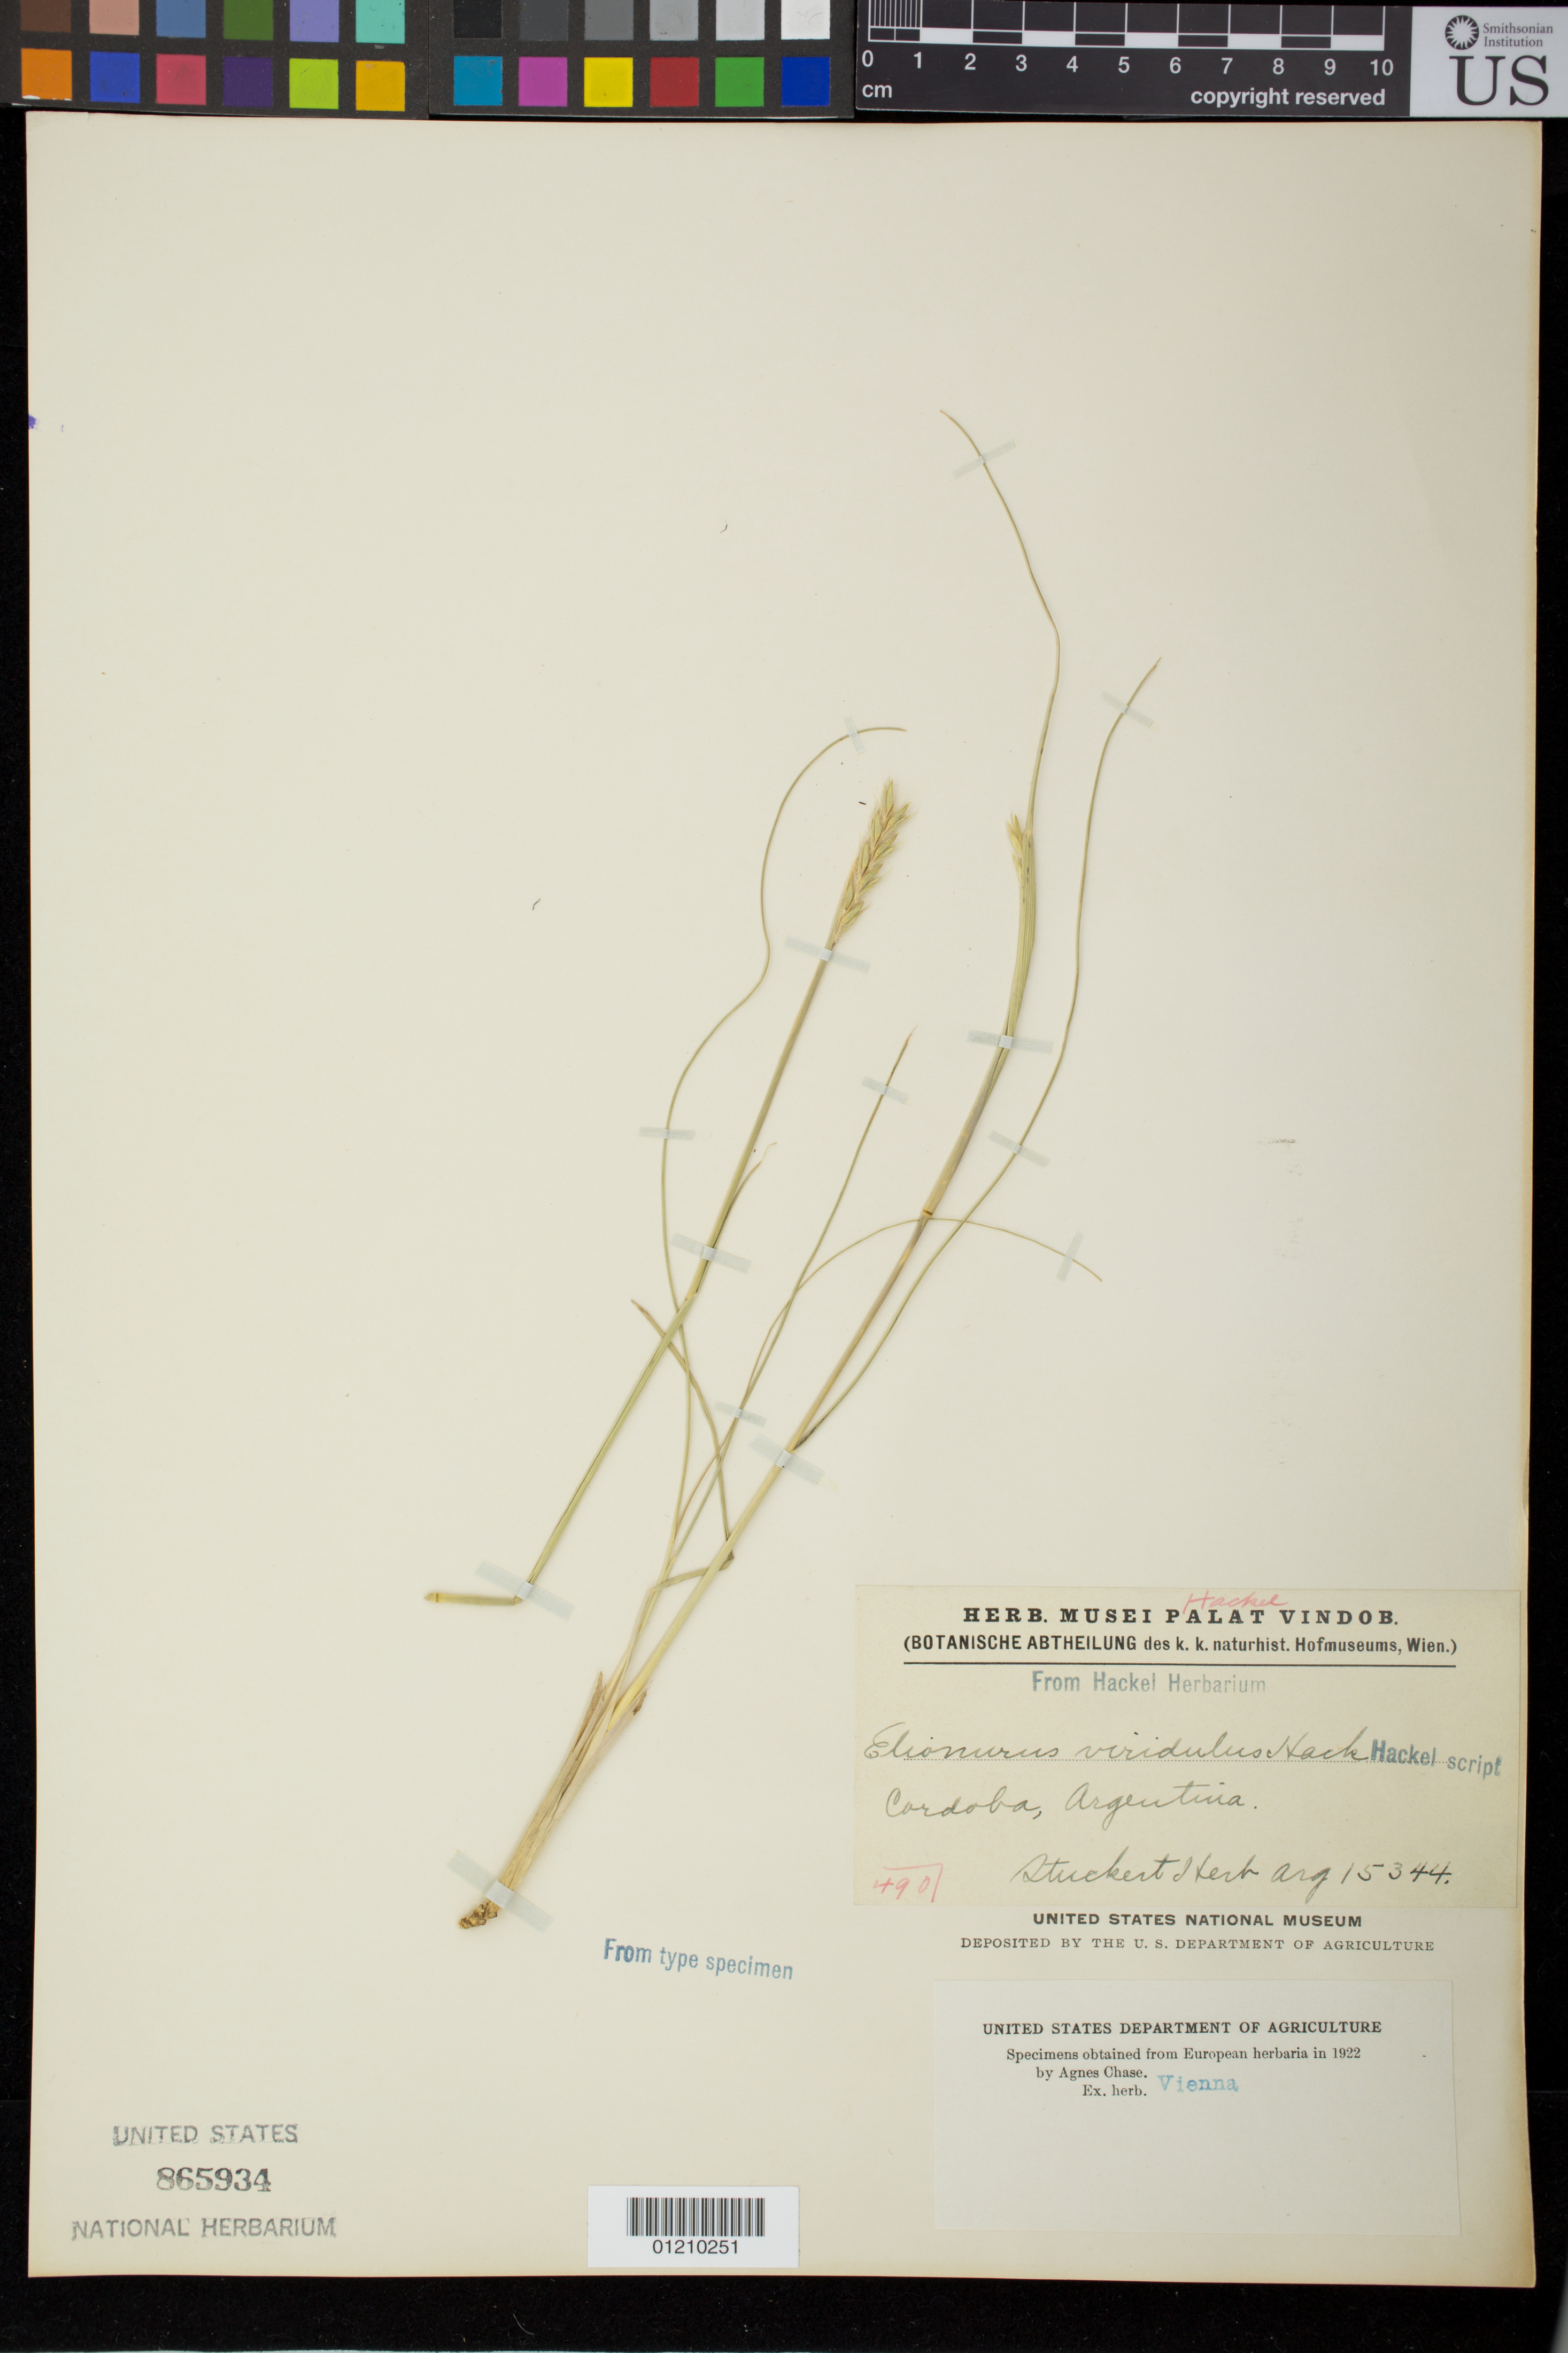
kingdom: Plantae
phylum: Tracheophyta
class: Liliopsida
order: Poales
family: Poaceae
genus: Elionurus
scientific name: Elionurus viridulus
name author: Hack.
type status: Possible Isotype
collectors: T. Stuckert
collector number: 15344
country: Argentina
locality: Cordoba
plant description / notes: Fragmentary material of type specimen ex herb. Vienna.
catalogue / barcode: US 865934